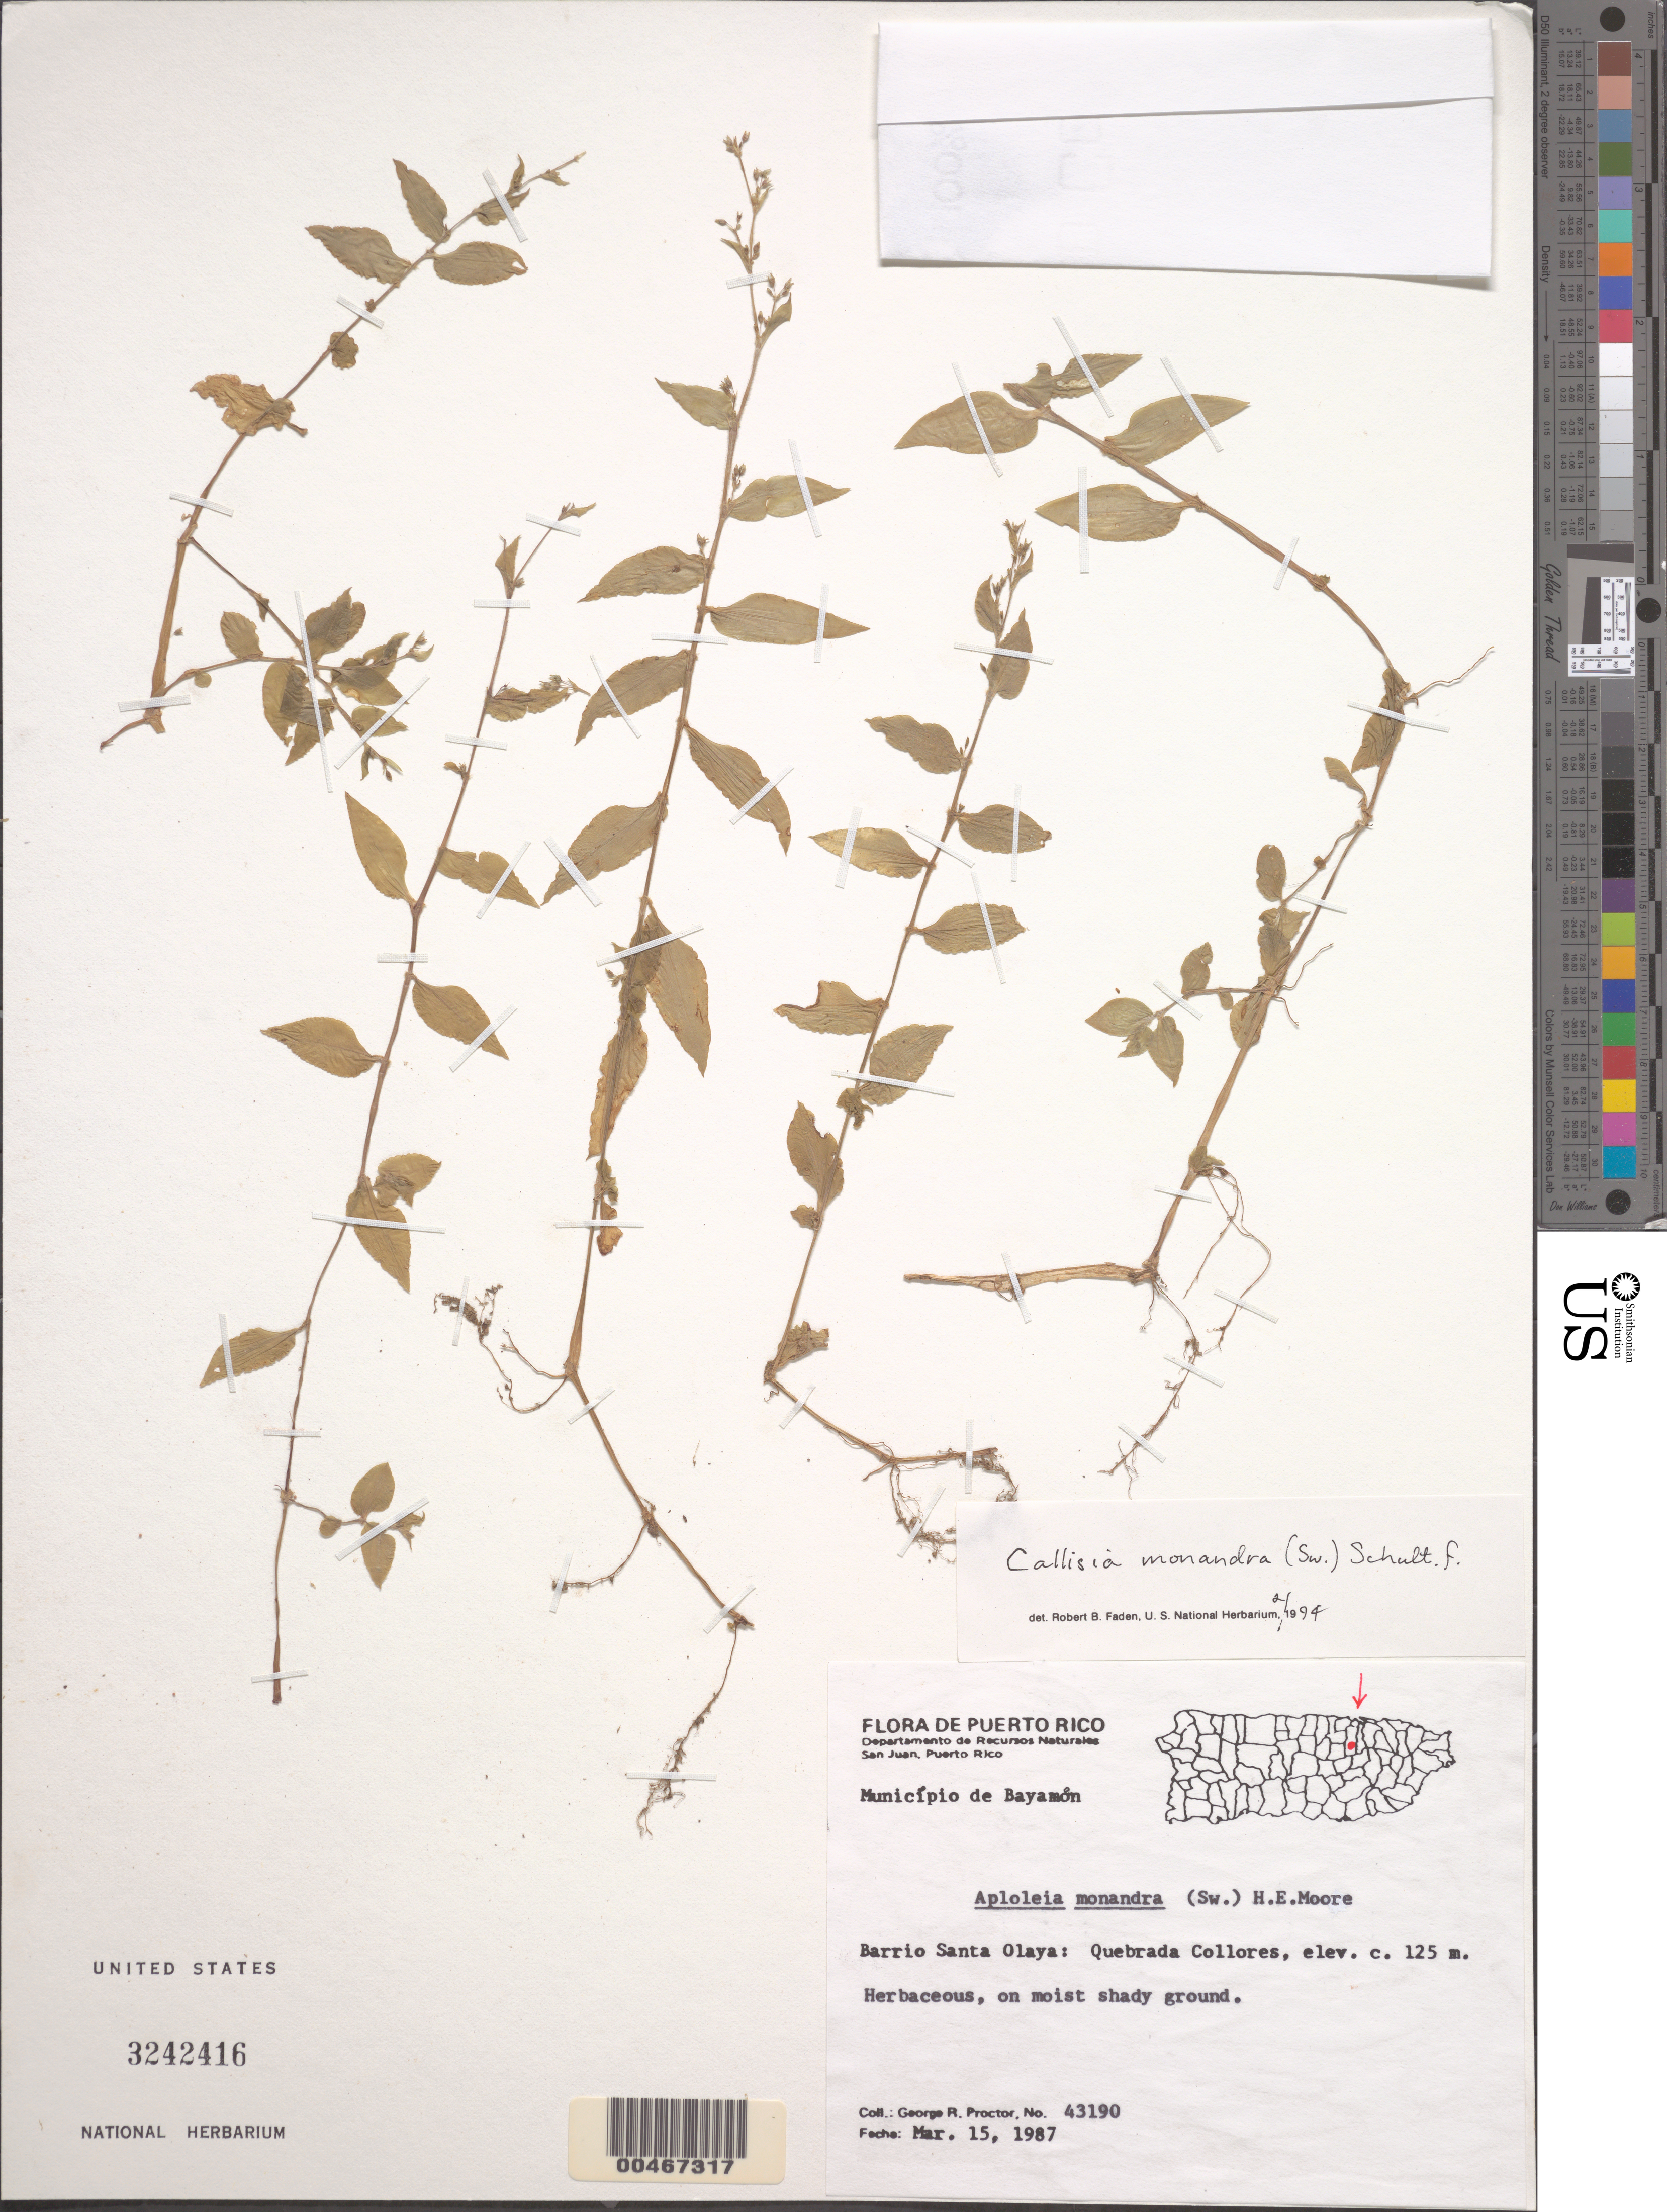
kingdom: Plantae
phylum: Tracheophyta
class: Liliopsida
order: Commelinales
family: Commelinaceae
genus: Callisia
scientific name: Callisia monandra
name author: (Sw.) Schult. & Schult. f.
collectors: G. R. Proctor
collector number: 43190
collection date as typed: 15 Mar 1987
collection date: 1987-03-15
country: Puerto Rico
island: Greater Antilles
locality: Barrio santa olaya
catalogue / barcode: US 3242416